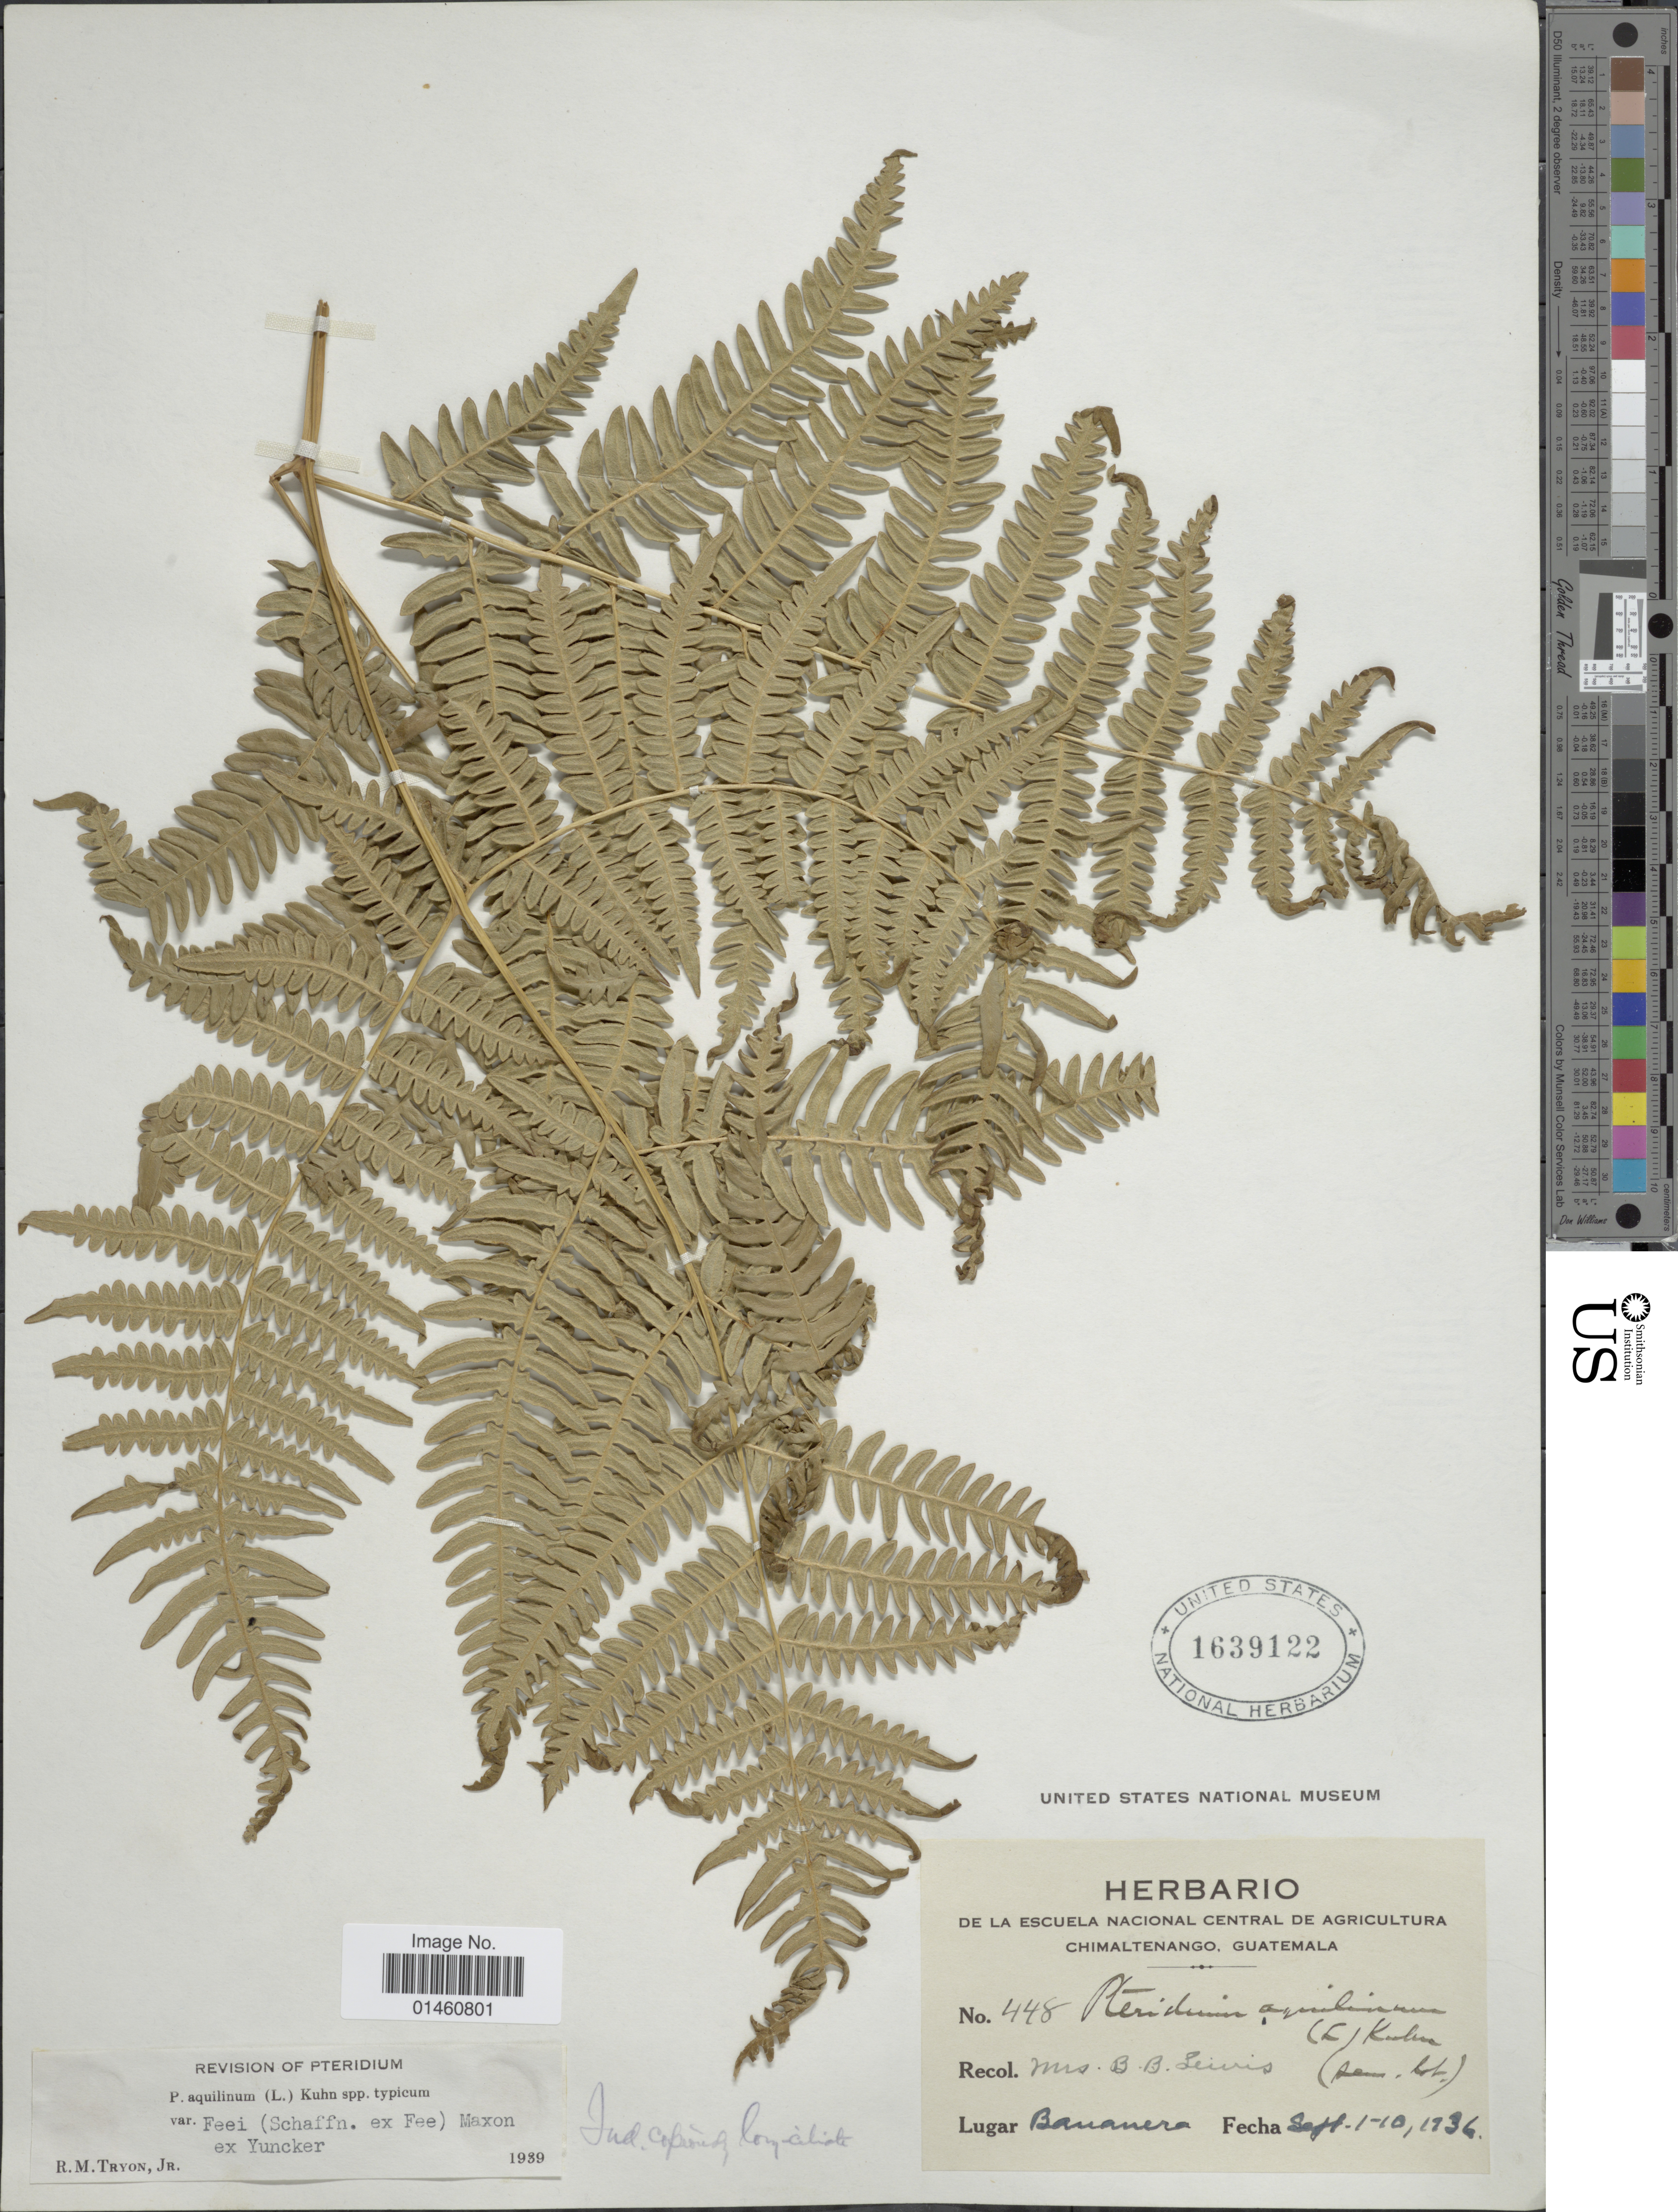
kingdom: Plantae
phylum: Tracheophyta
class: Polypodiopsida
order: Polypodiales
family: Dennstaedtiaceae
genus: Pteridium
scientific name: Pteridium aquilinum var. feei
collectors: B. Lewis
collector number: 448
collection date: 1936-09-01/1936-09-10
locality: Bananera. [interpreted]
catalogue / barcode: US 1639122